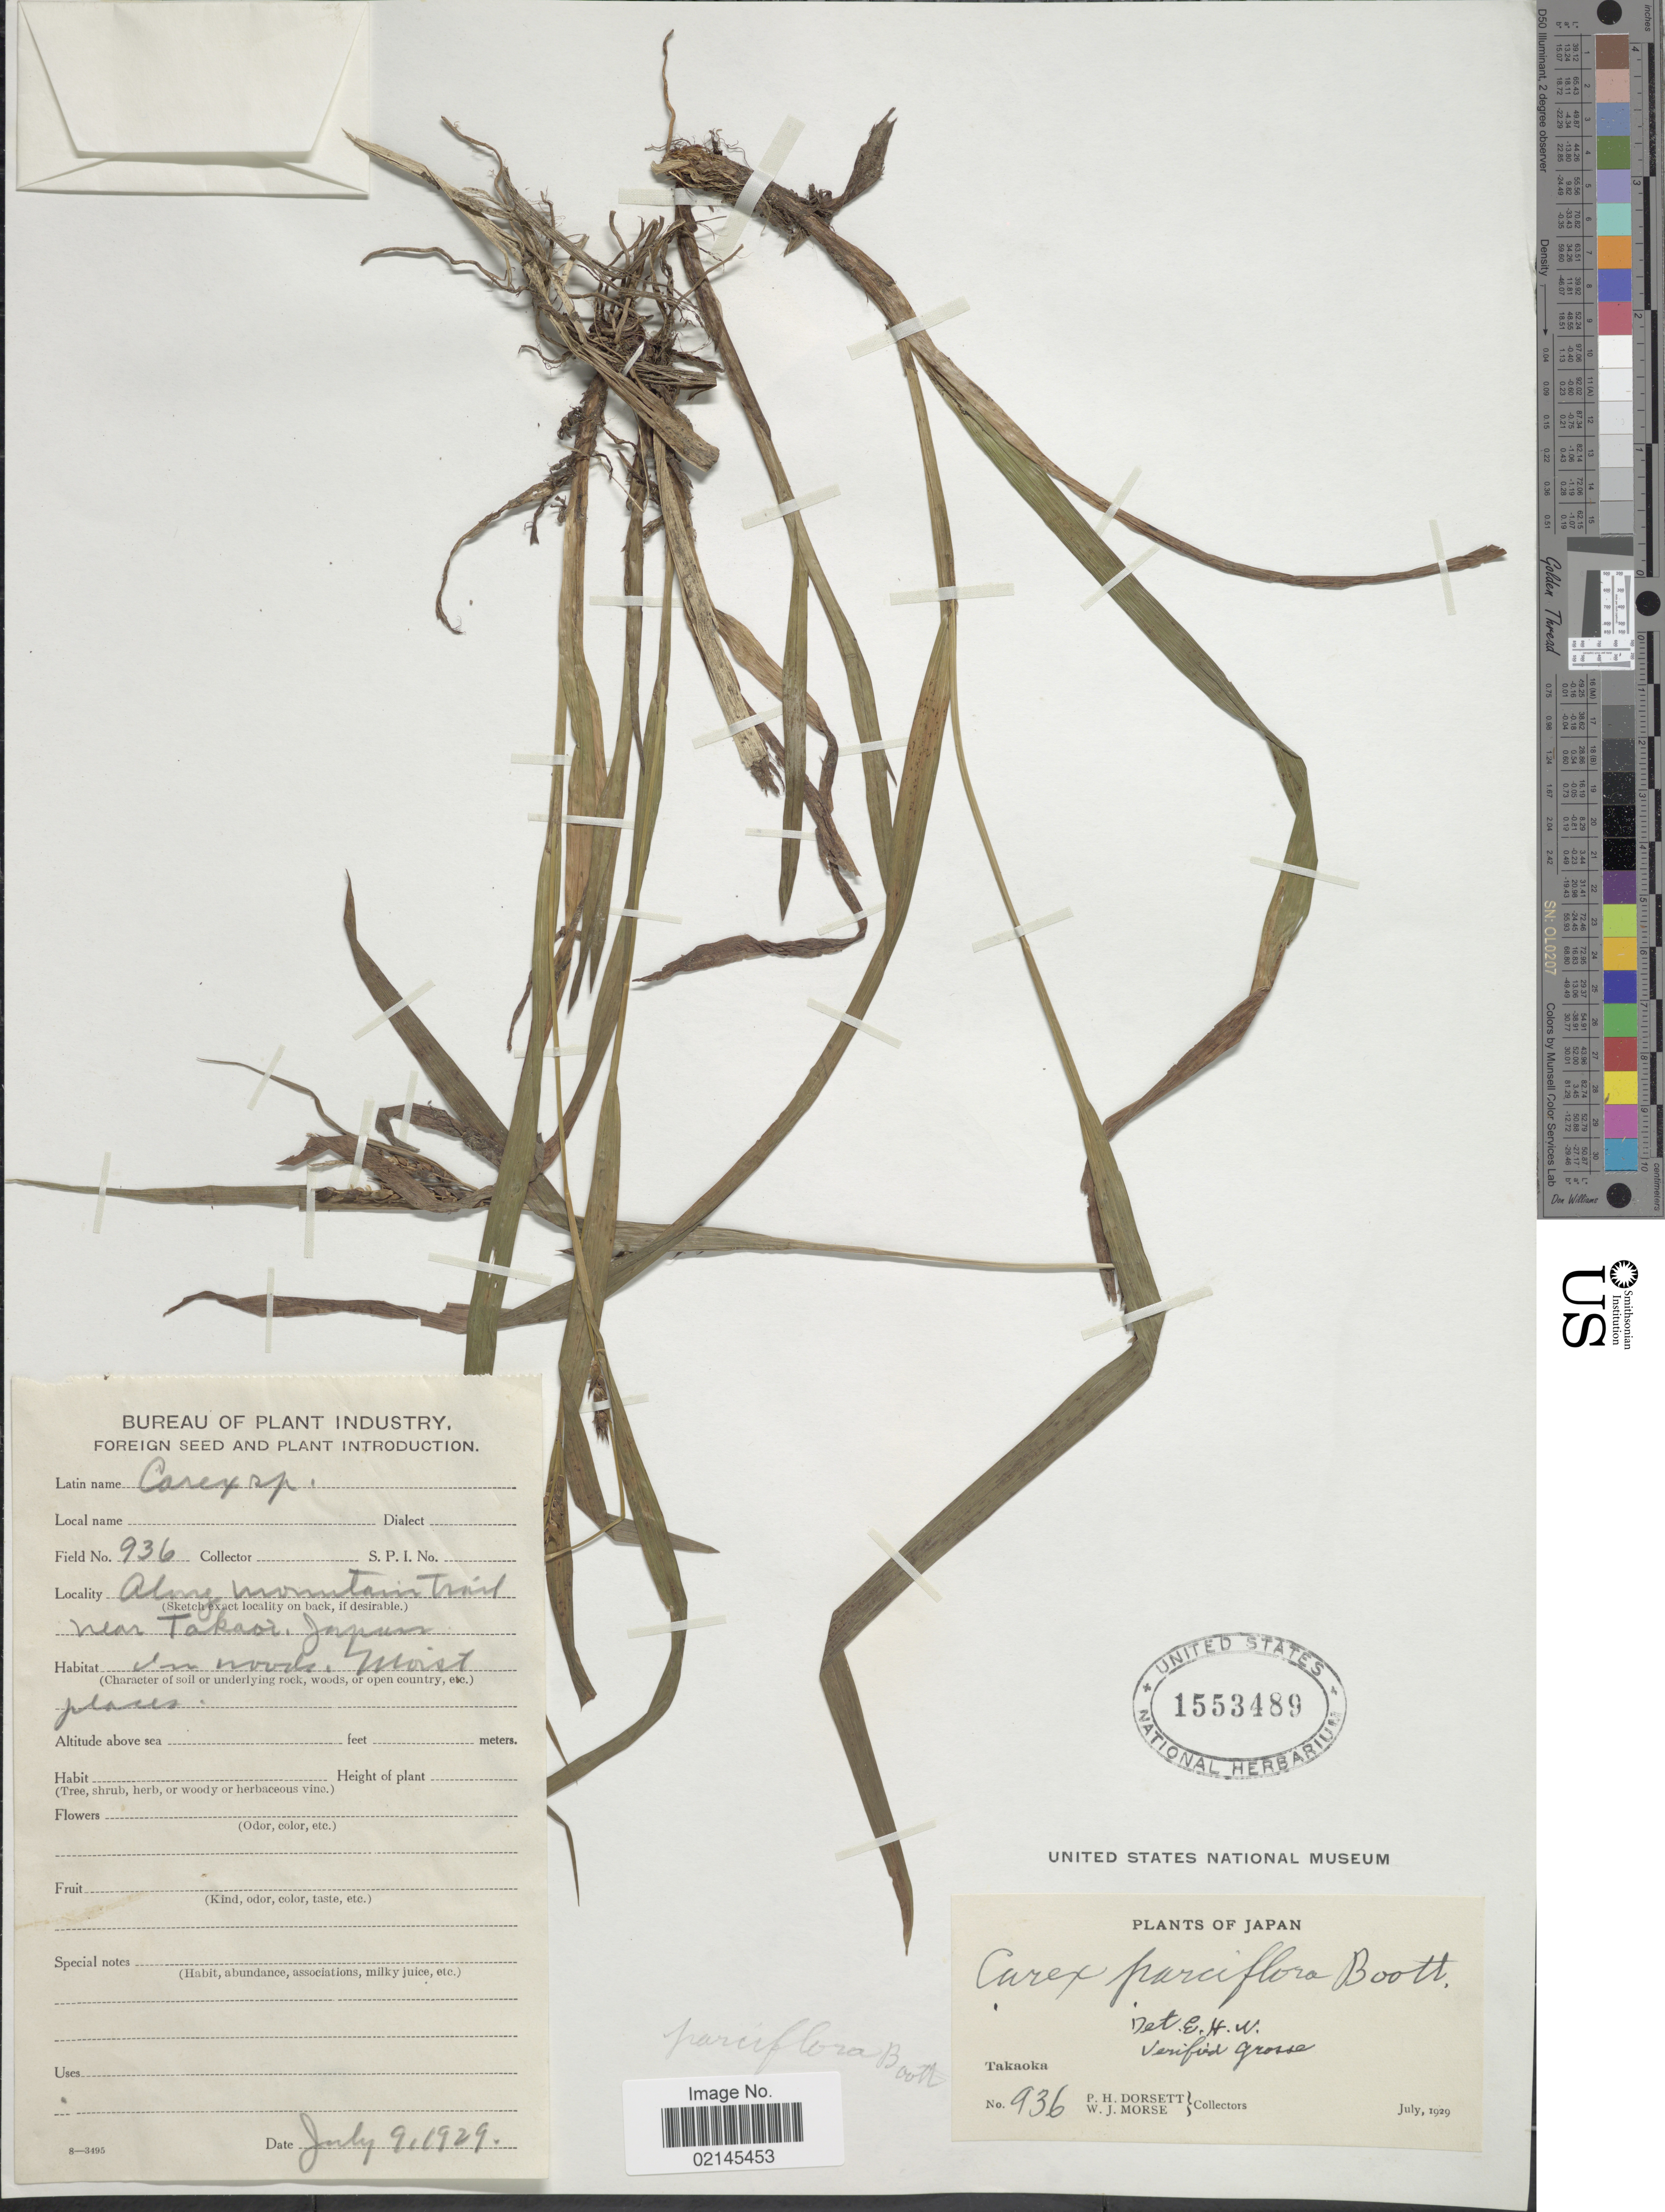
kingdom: Plantae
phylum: Tracheophyta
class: Liliopsida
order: Poales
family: Cyperaceae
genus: Carex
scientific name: Carex parciflora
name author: Boott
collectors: P. H. Dorsett & W. J. Morse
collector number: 936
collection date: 1929-07-09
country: Japan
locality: Takaoka, along the mountain trail near Takaoi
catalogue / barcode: US 1553489